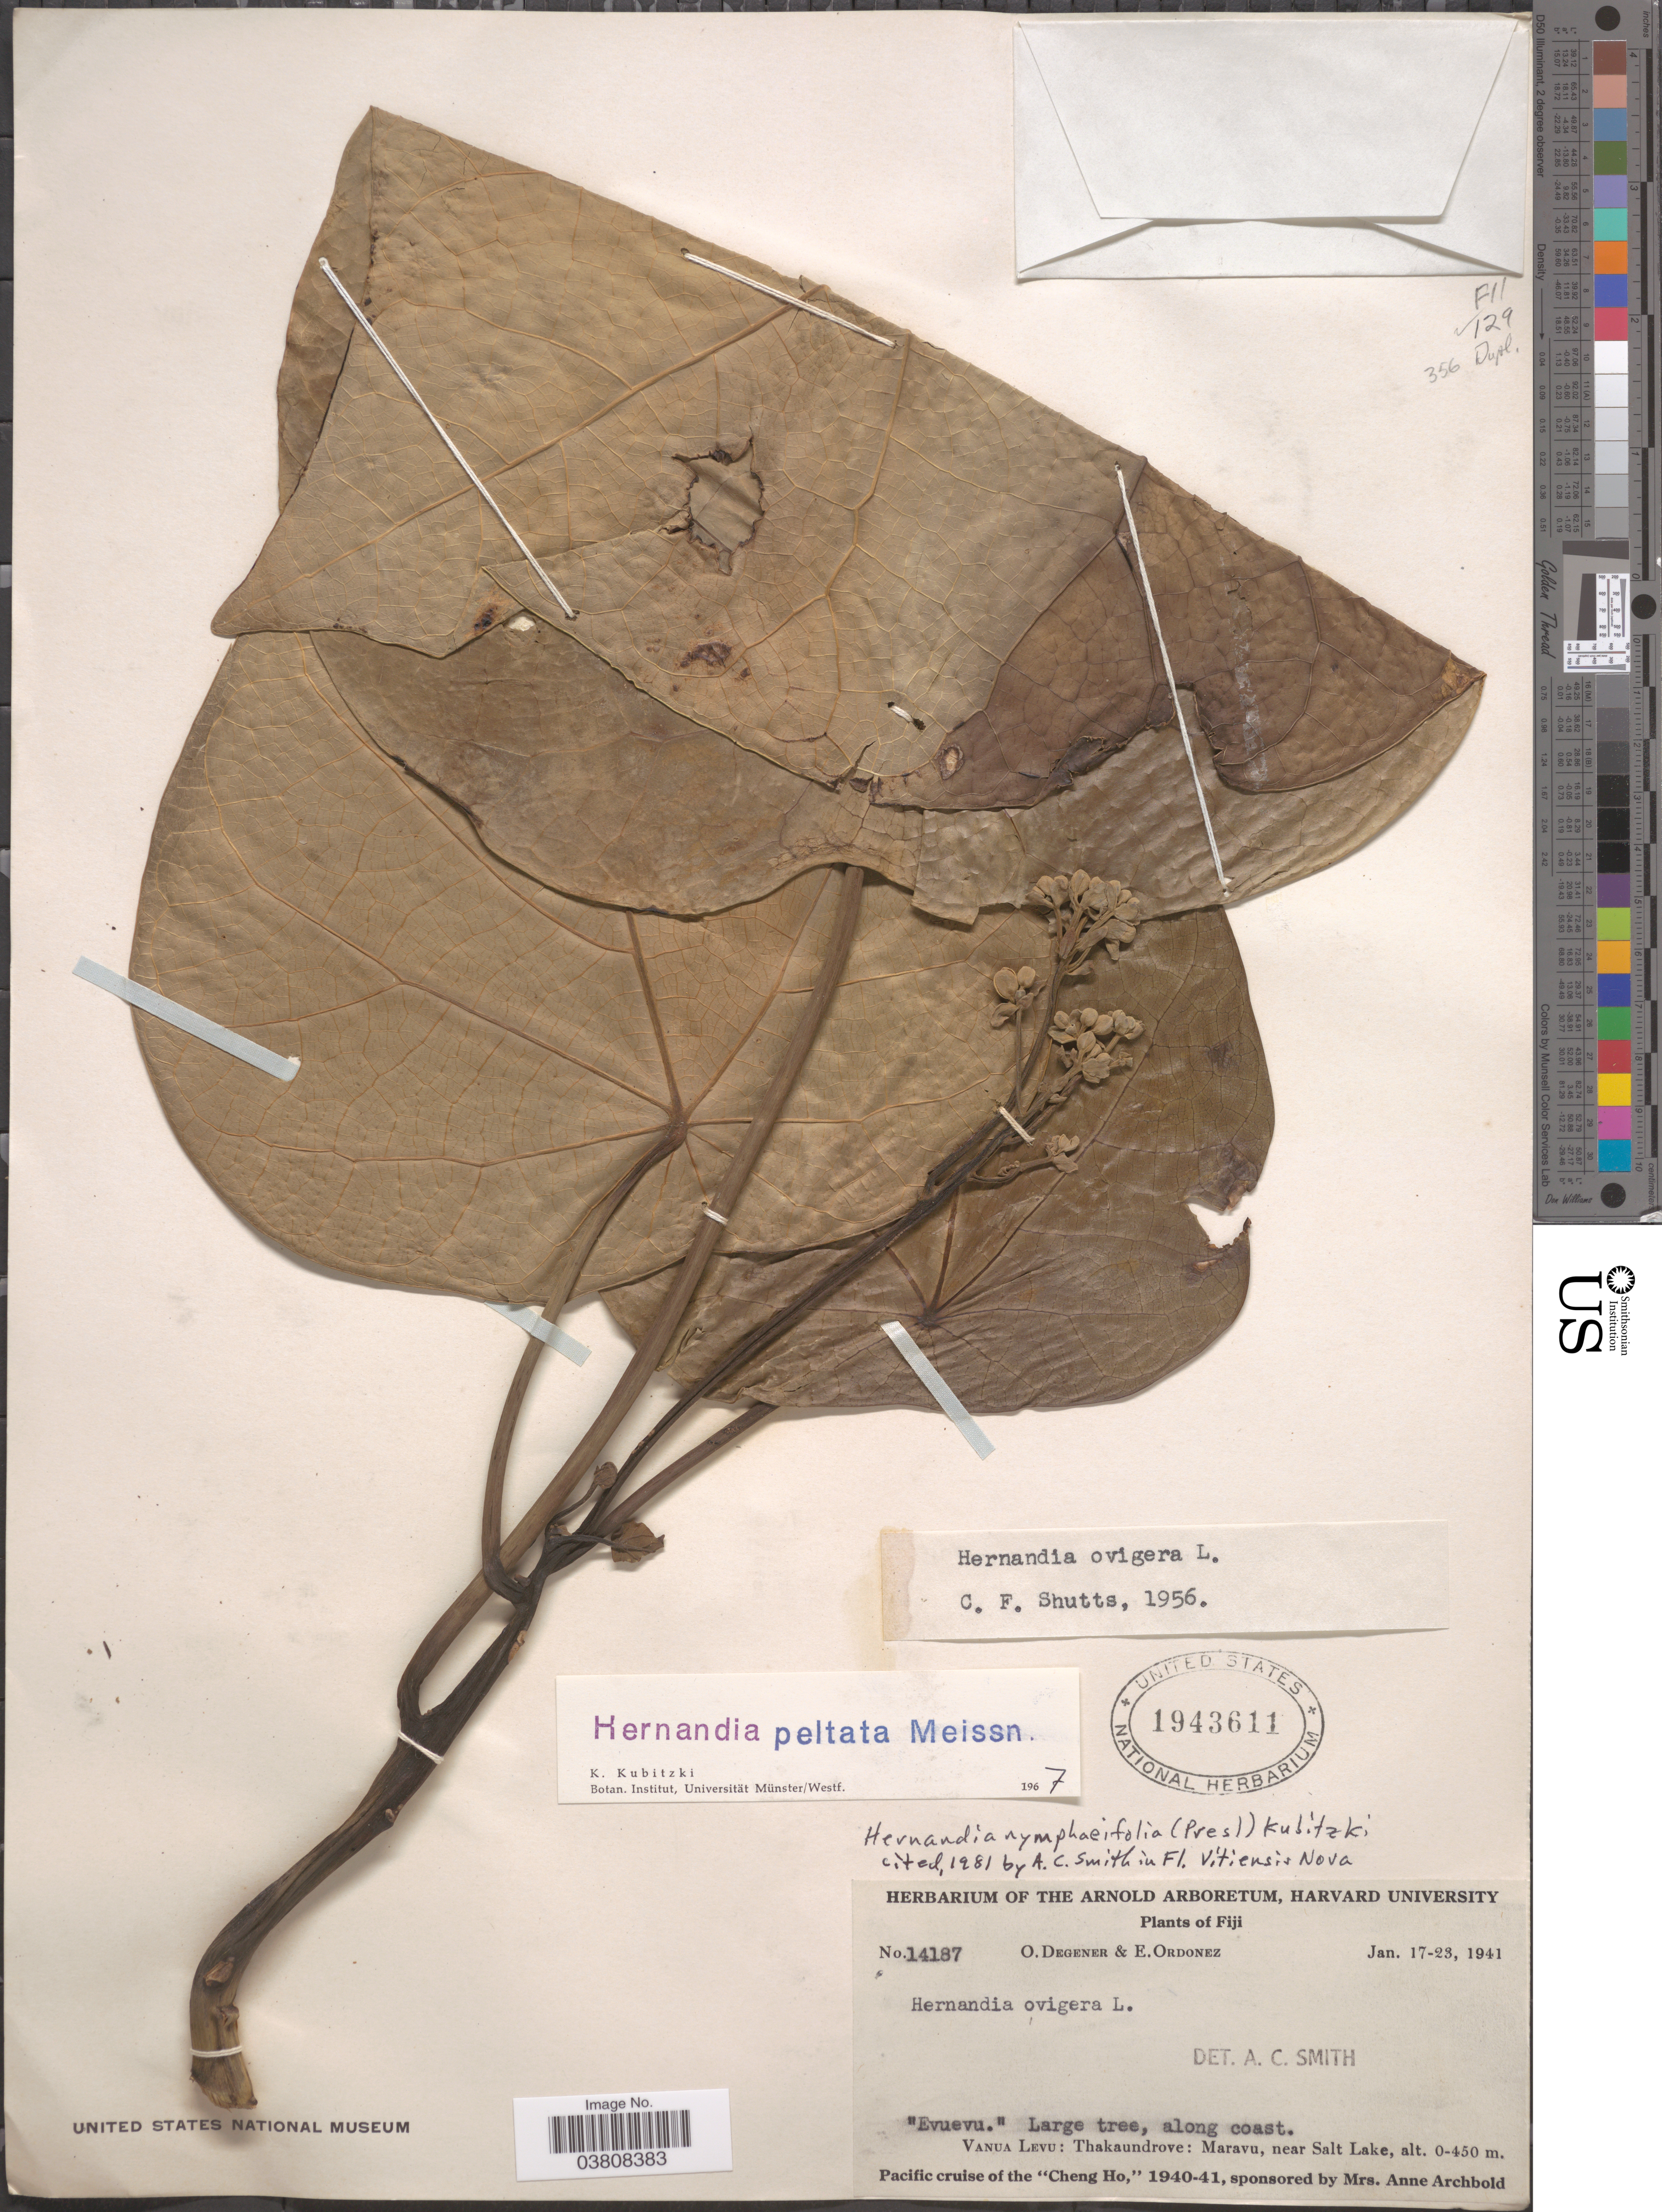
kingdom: Plantae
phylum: Tracheophyta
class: Magnoliopsida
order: Laurales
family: Hernandiaceae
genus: Hernandia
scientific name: Hernandia nymphaeifolia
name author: (C. Presl) Kubitzki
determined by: Strong, Mark T., (BOT), Smithsonian Institution - National Museum of Natural History (UNITED STATES)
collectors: O. Degener & E. Ordonez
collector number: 14187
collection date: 1941-01-17/1941-01-23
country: Fiji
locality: Vanua Levu: Thakaundrove: Maravu, near Salt Lake.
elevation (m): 0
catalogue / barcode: US 1943611